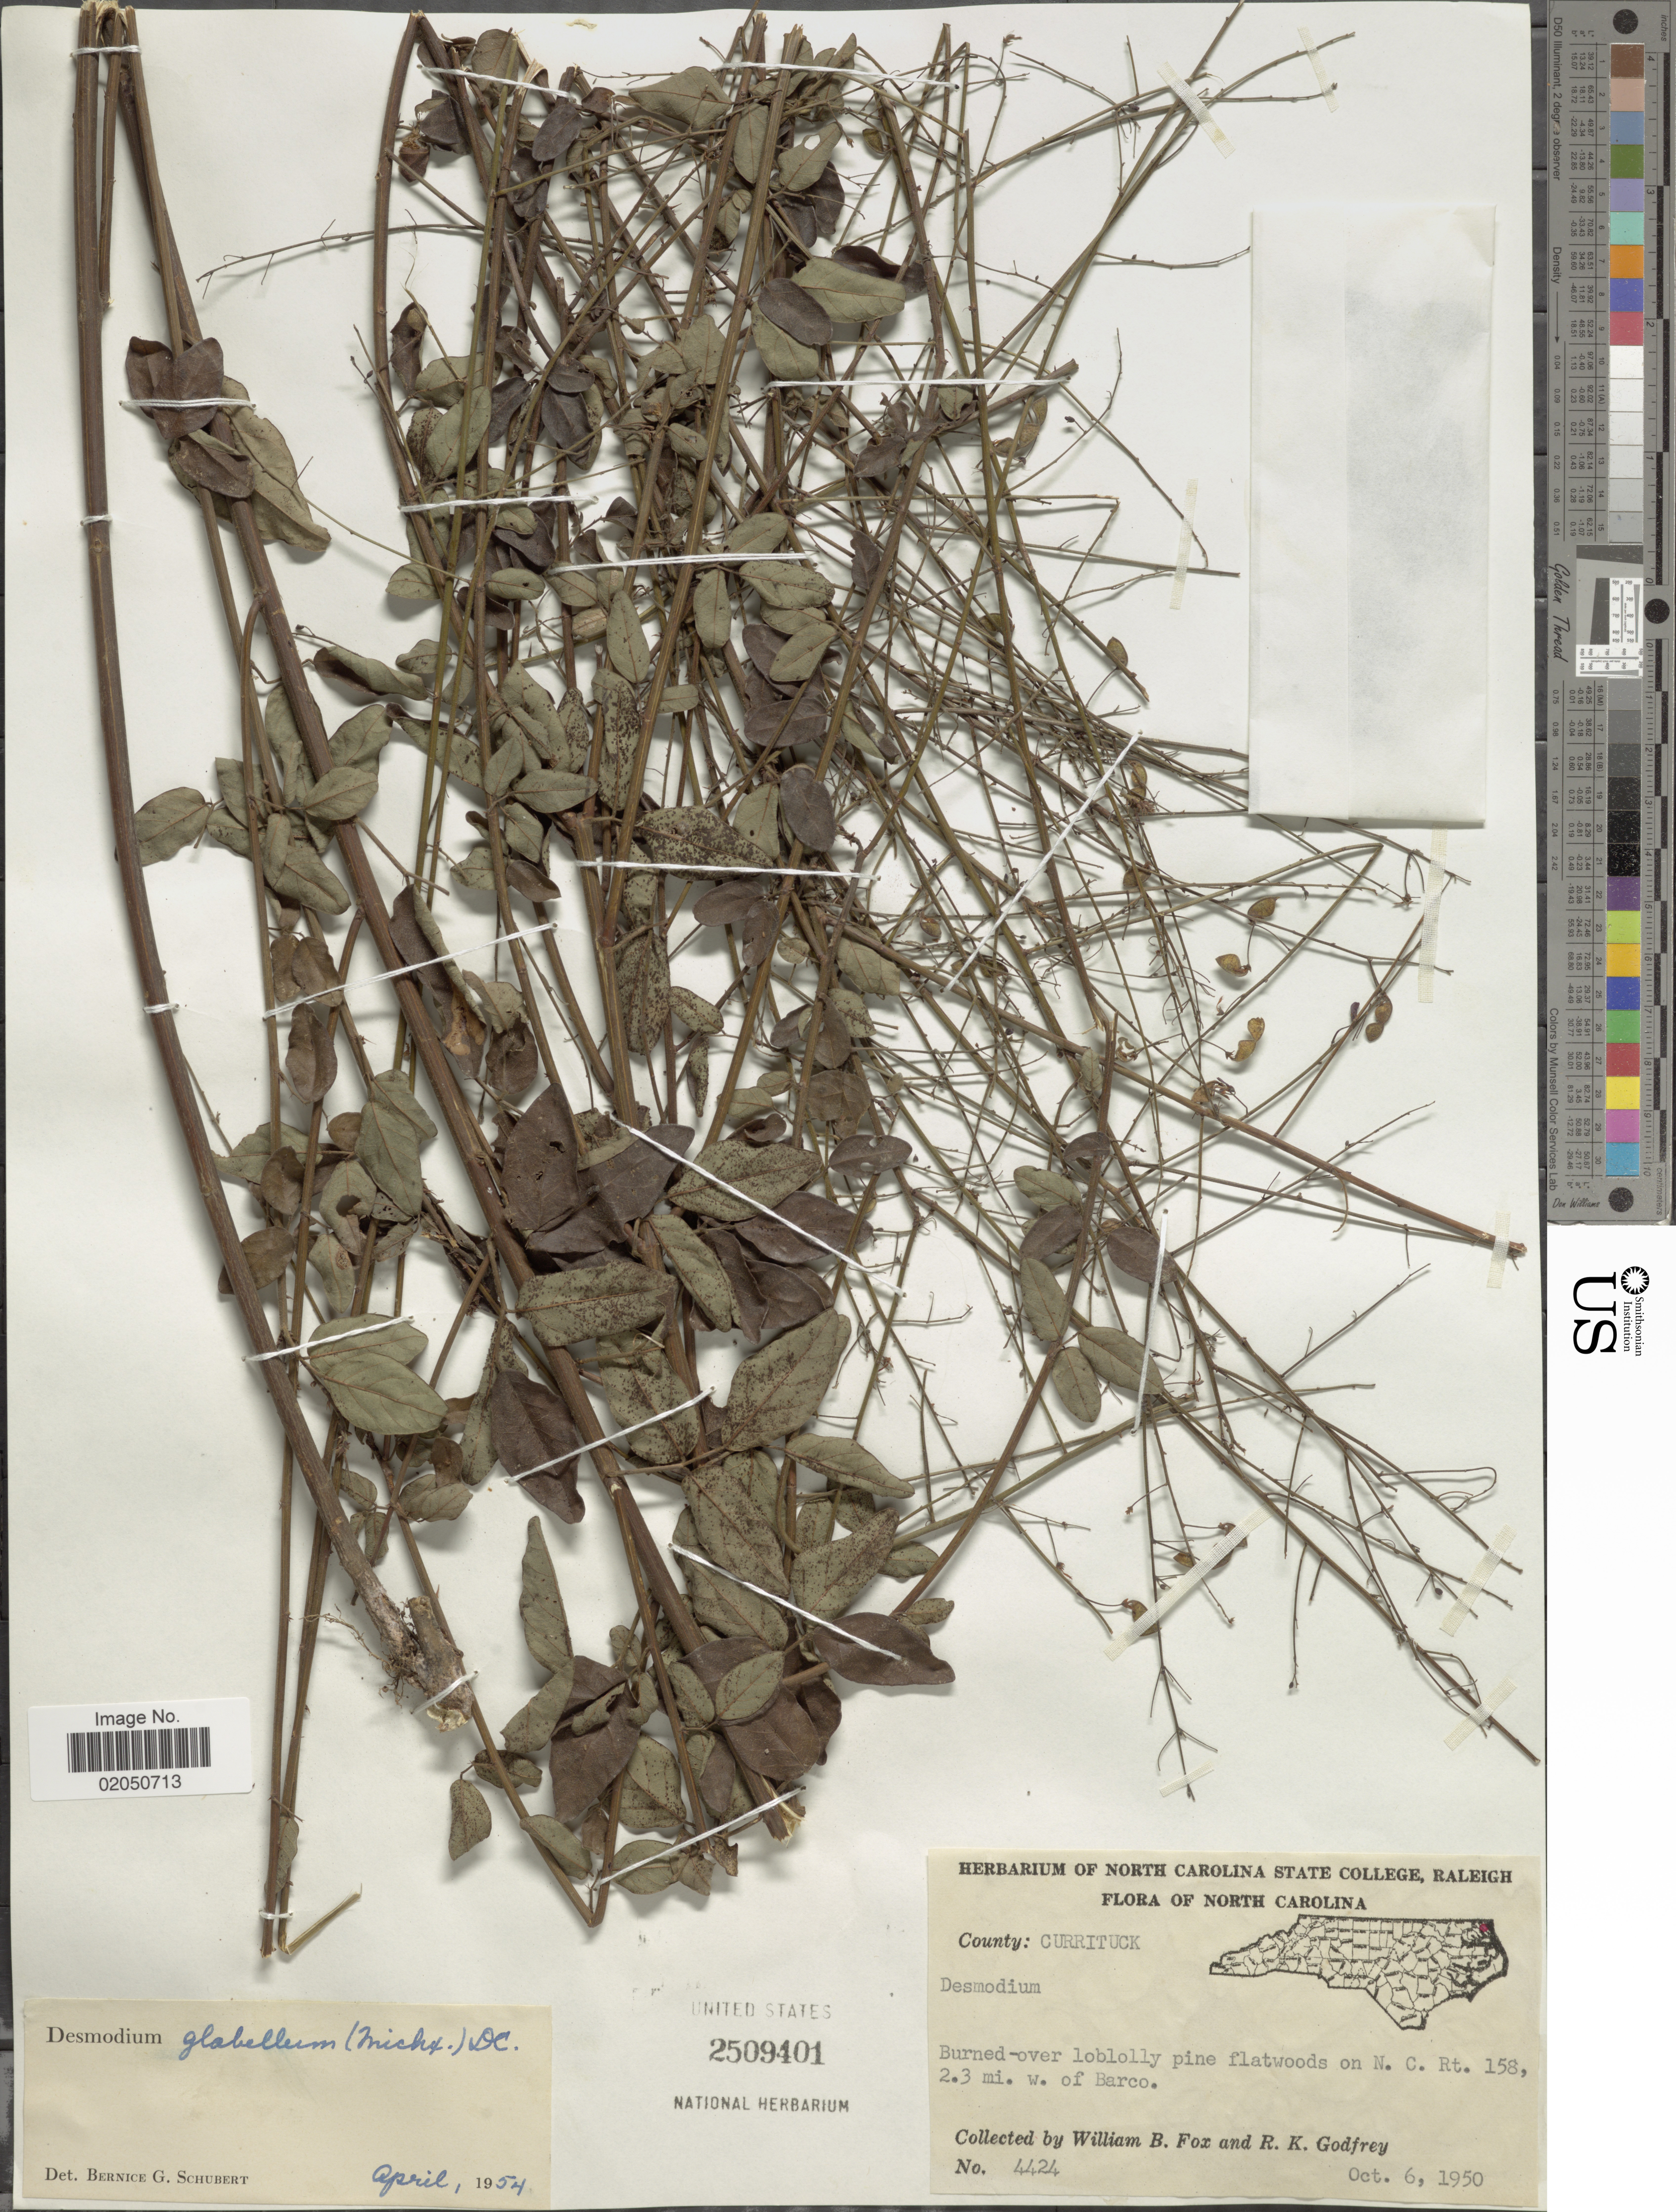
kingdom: Plantae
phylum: Tracheophyta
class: Magnoliopsida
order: Fabales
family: Fabaceae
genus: Desmodium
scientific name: Desmodium glabellum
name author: (Michx.) DC.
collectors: W. B. Fox & R. K. Godfrey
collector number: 4424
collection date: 1950-10-06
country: United States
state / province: North Carolina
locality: County: Currituck, Burned over loblolly pine flatwoods on N.C. Rt. 158, 2.3 mi. w of Barco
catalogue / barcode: US 2509401